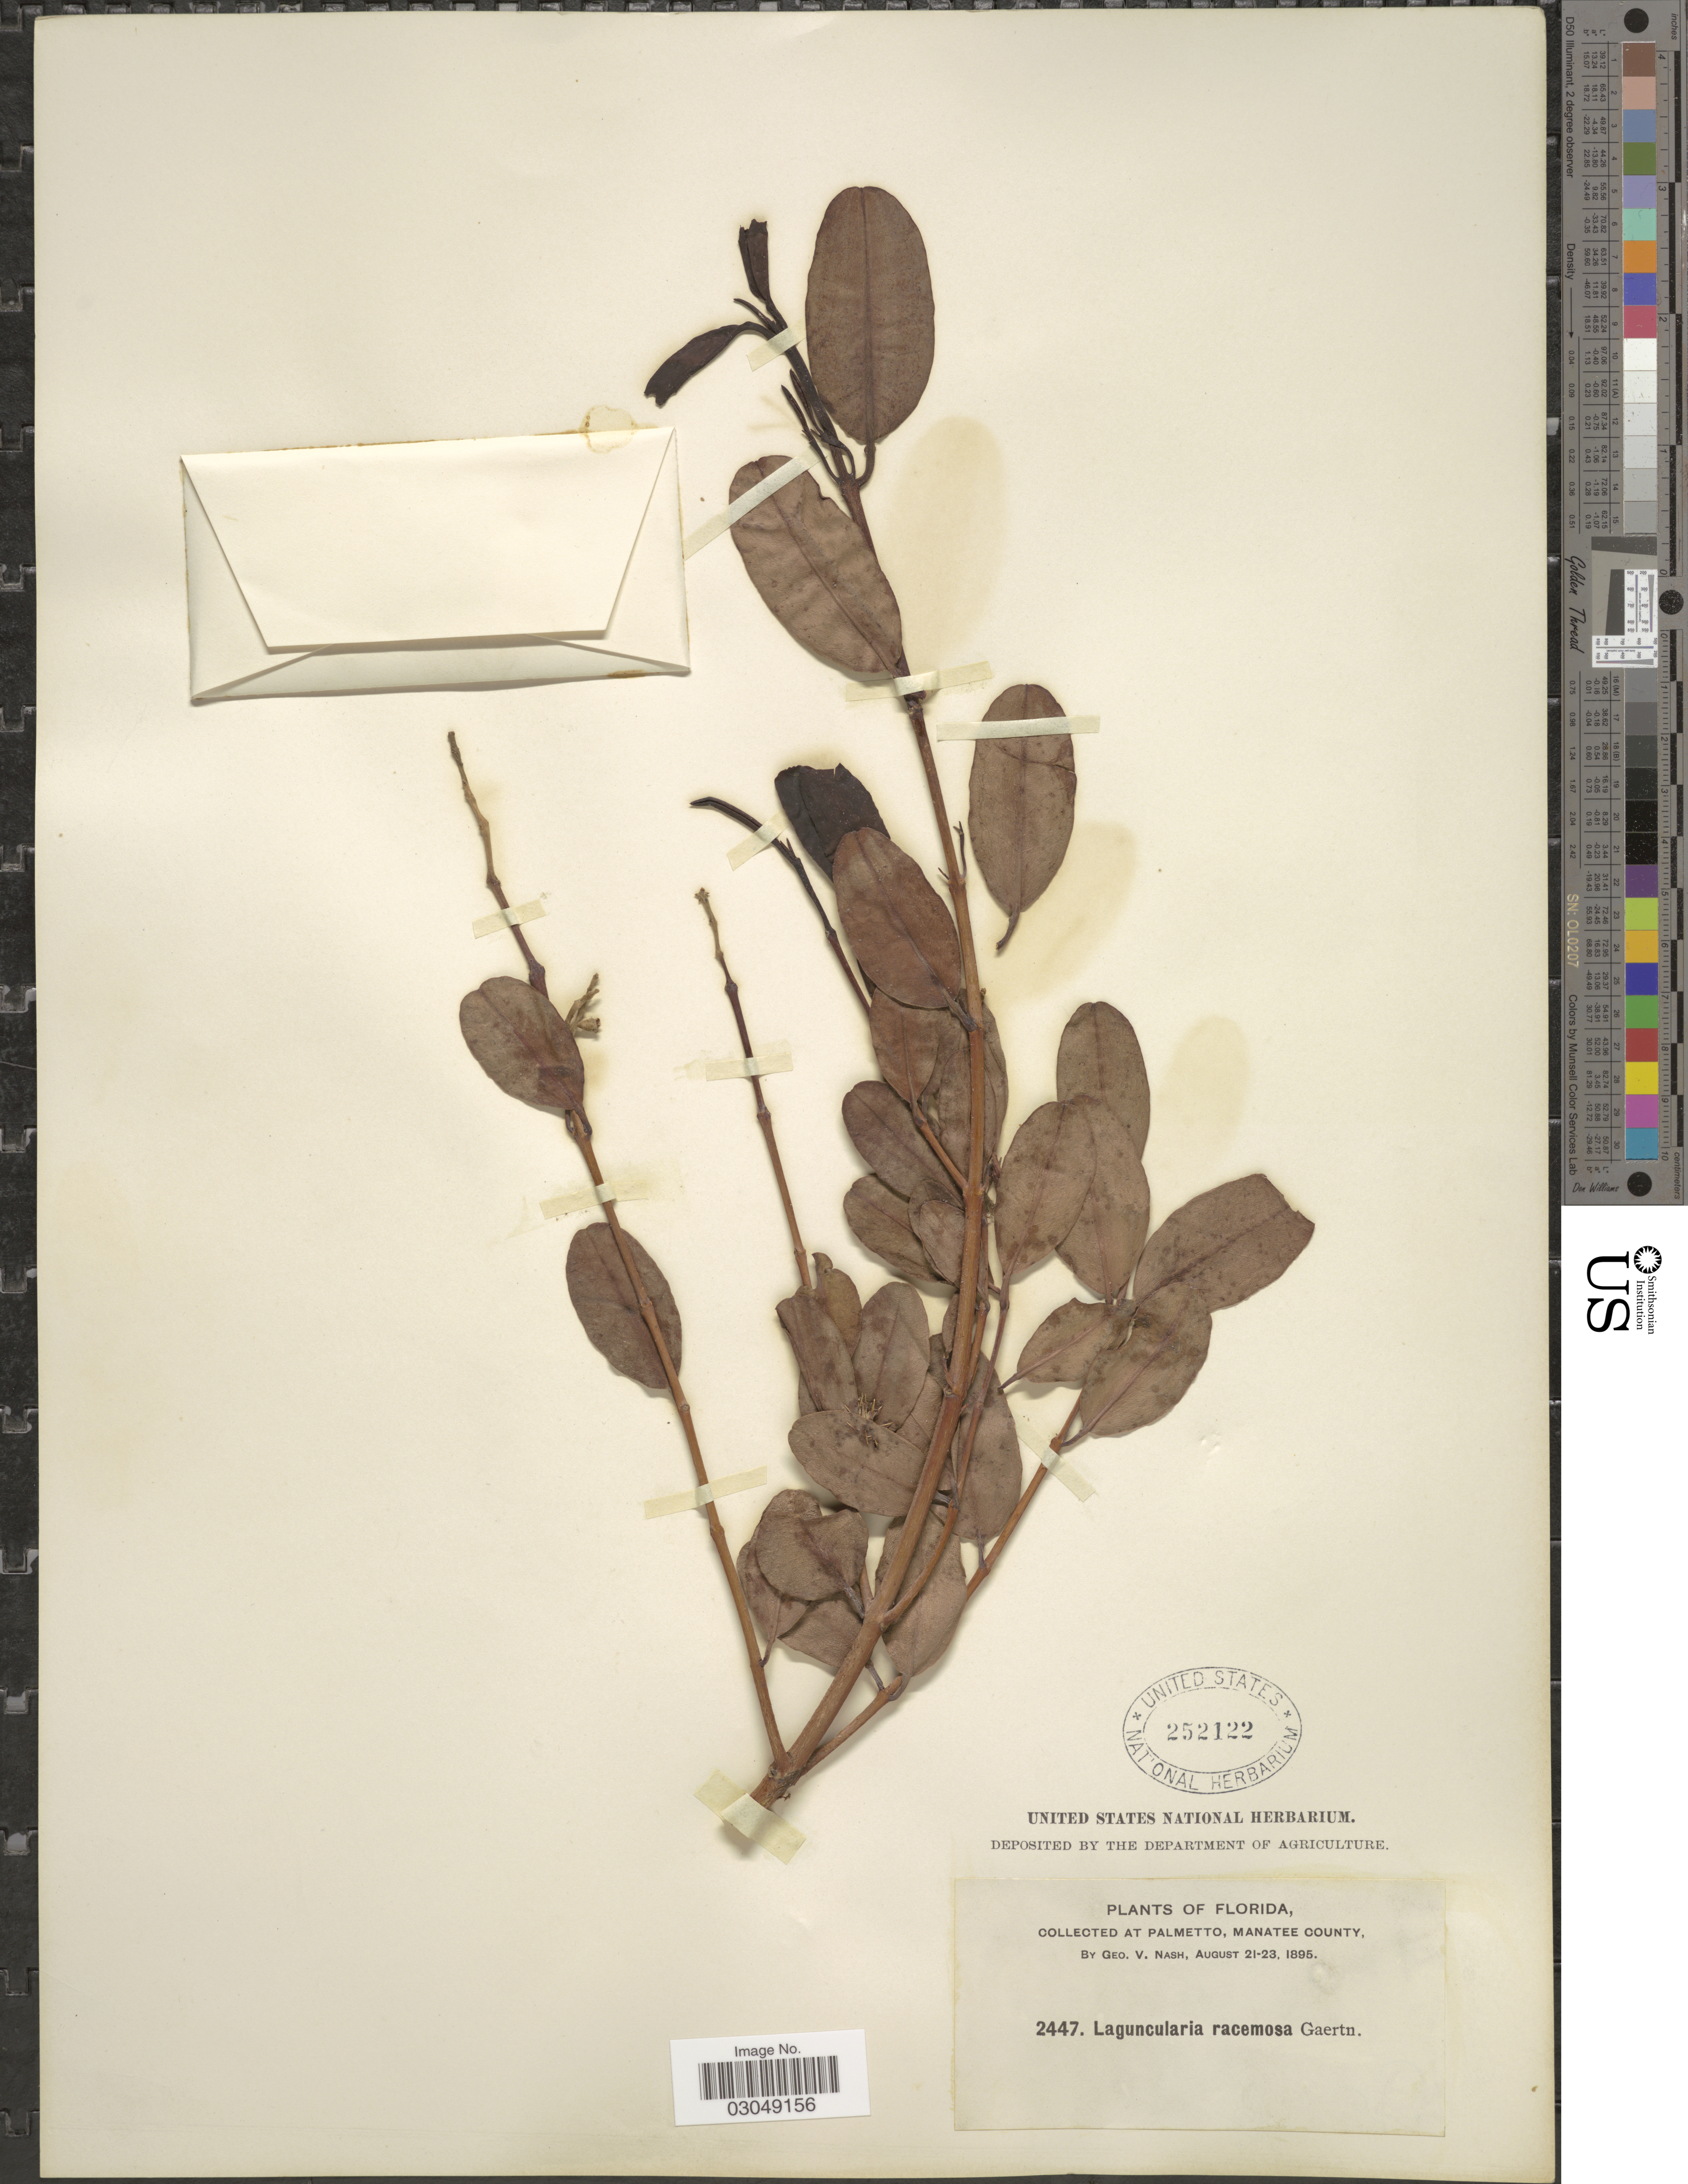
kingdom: Plantae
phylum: Tracheophyta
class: Magnoliopsida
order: Myrtales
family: Combretaceae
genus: Laguncularia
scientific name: Laguncularia racemosa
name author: (L.) C.F. Gaertn.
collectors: G. V. Nash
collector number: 2447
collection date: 1895-08-21/1895-08-23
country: United States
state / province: Florida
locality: Palmetto, Manatee County.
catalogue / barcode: US 252122